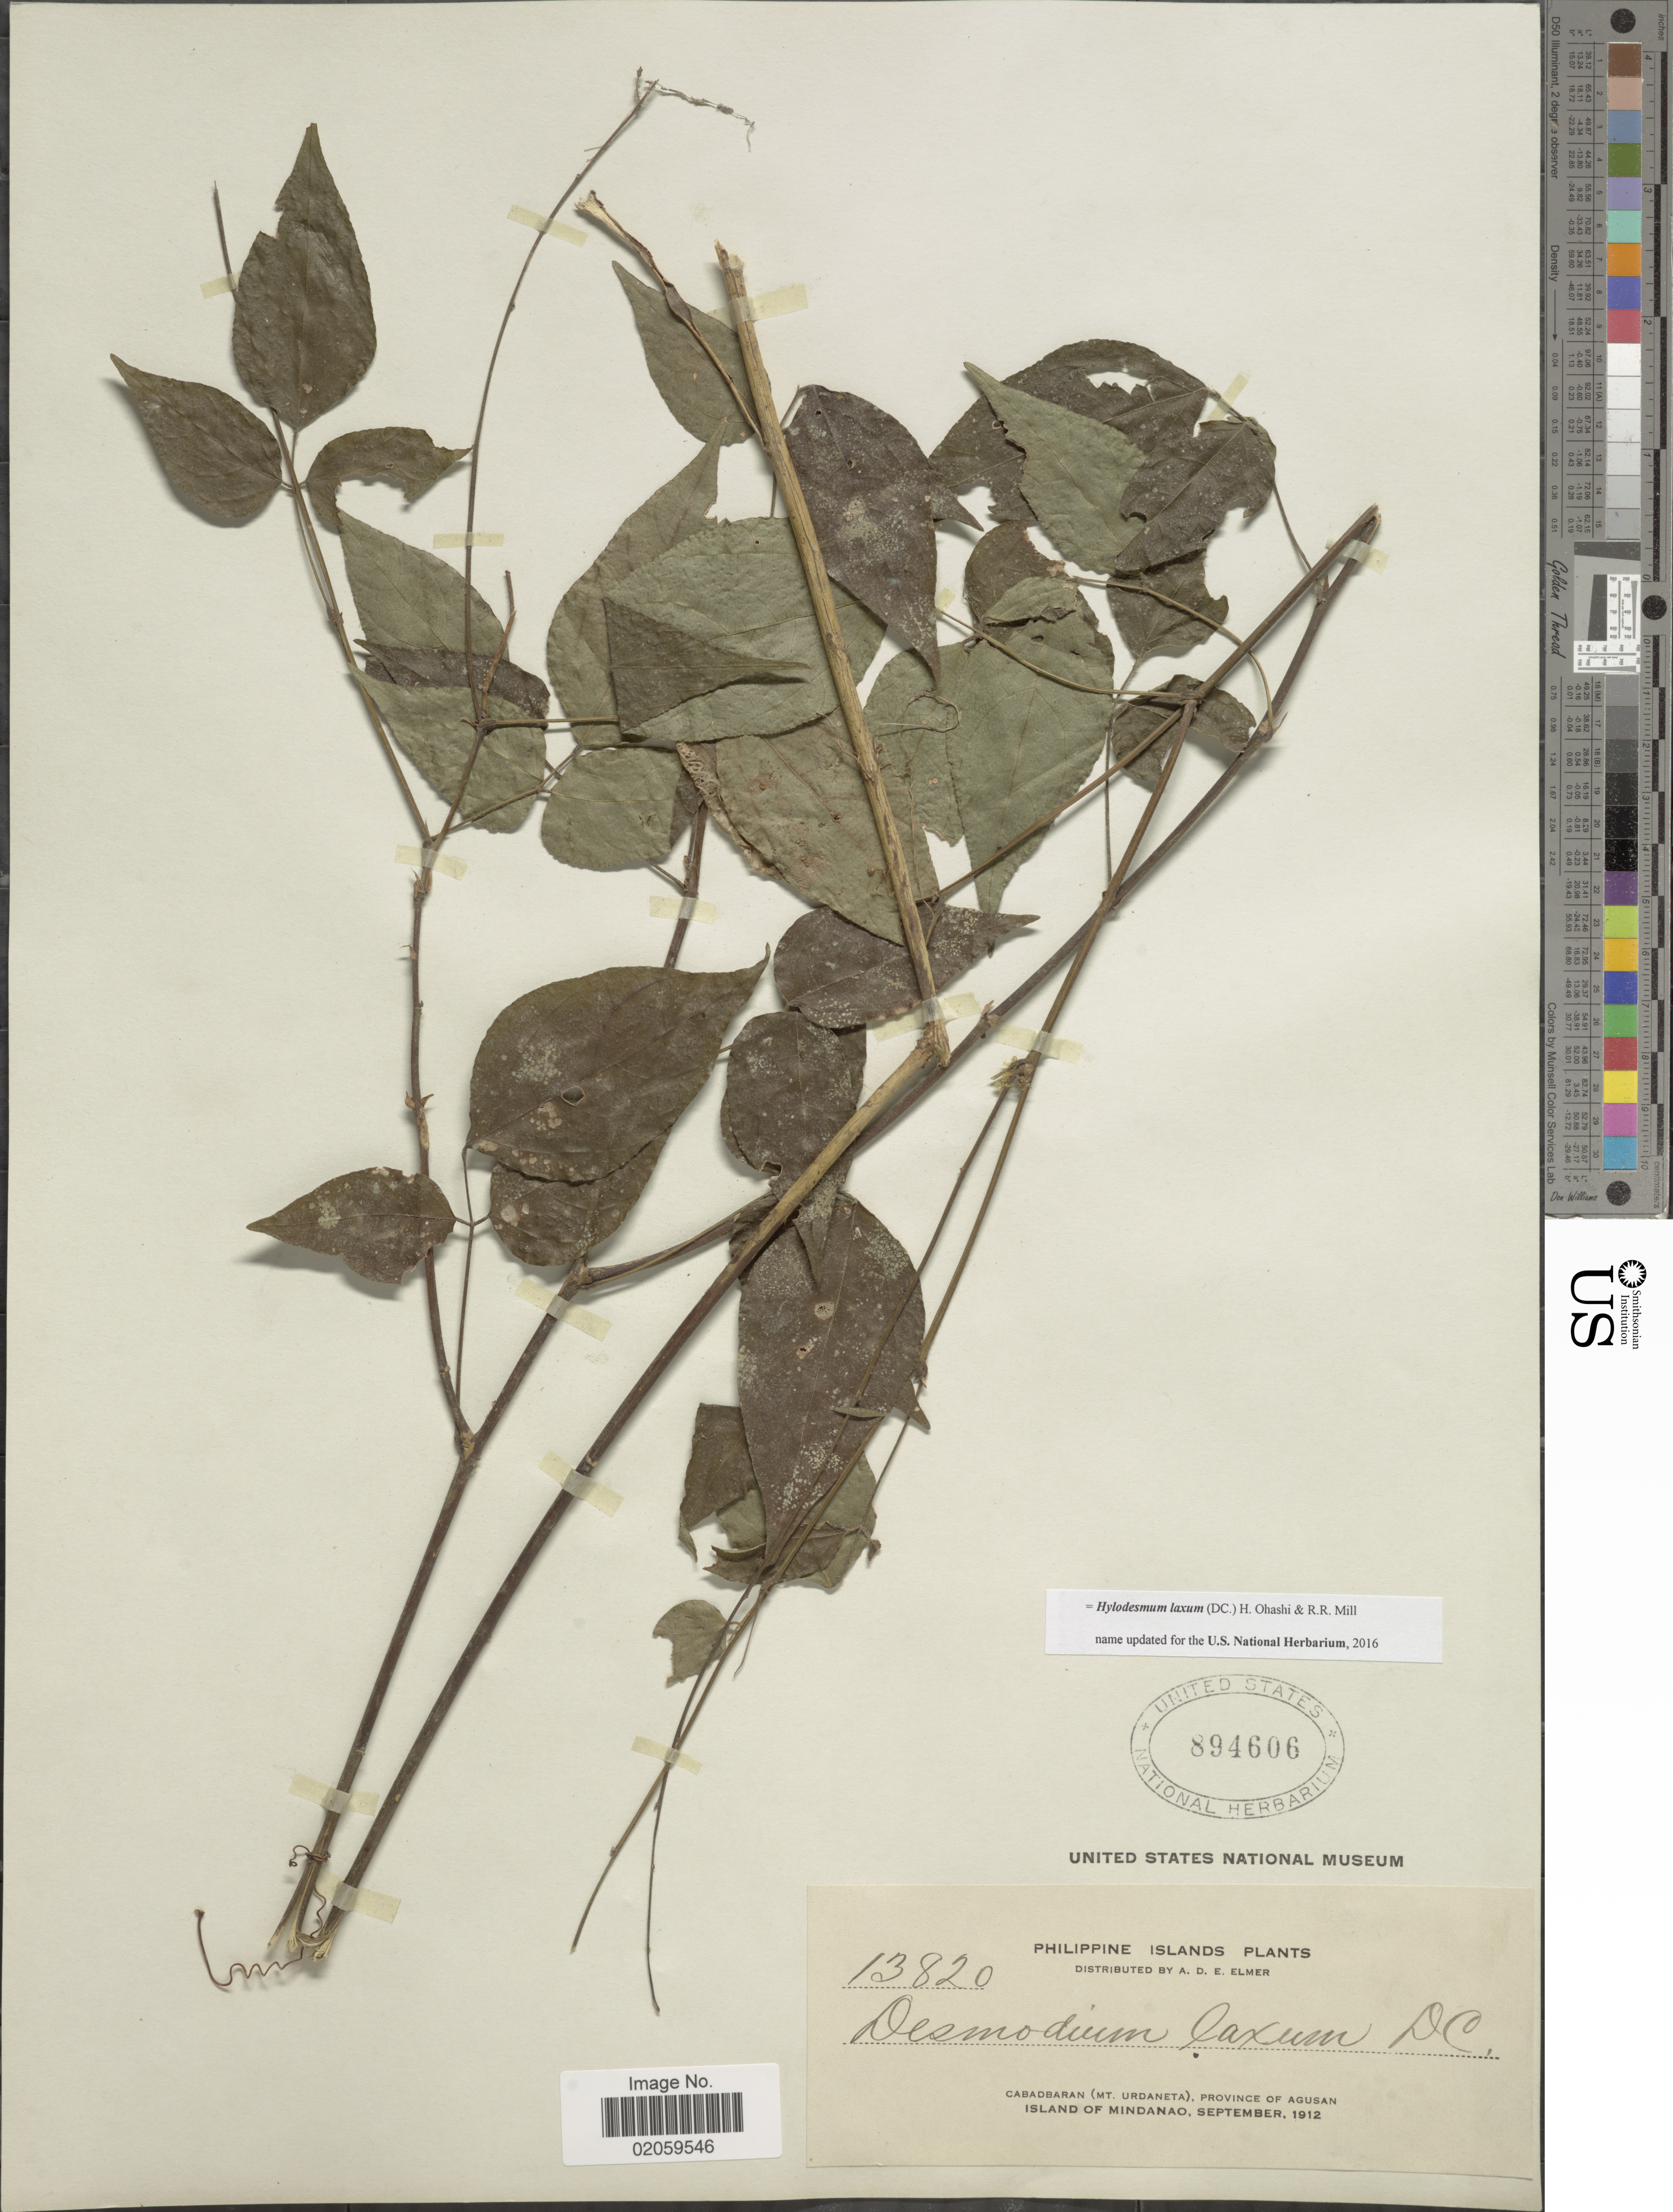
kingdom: Plantae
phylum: Tracheophyta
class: Magnoliopsida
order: Fabales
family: Fabaceae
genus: Hylodesmum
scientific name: Hylodesmum laxum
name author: (DC.) H. Ohashi & R.R. Mill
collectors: A. D. E. Elmer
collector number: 13820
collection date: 1912-09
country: Philippines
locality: Philippine Islands, Cabadbaran (Mt. Urdaneta), Province of Agusan, Island of Mindanao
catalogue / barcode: US 894606